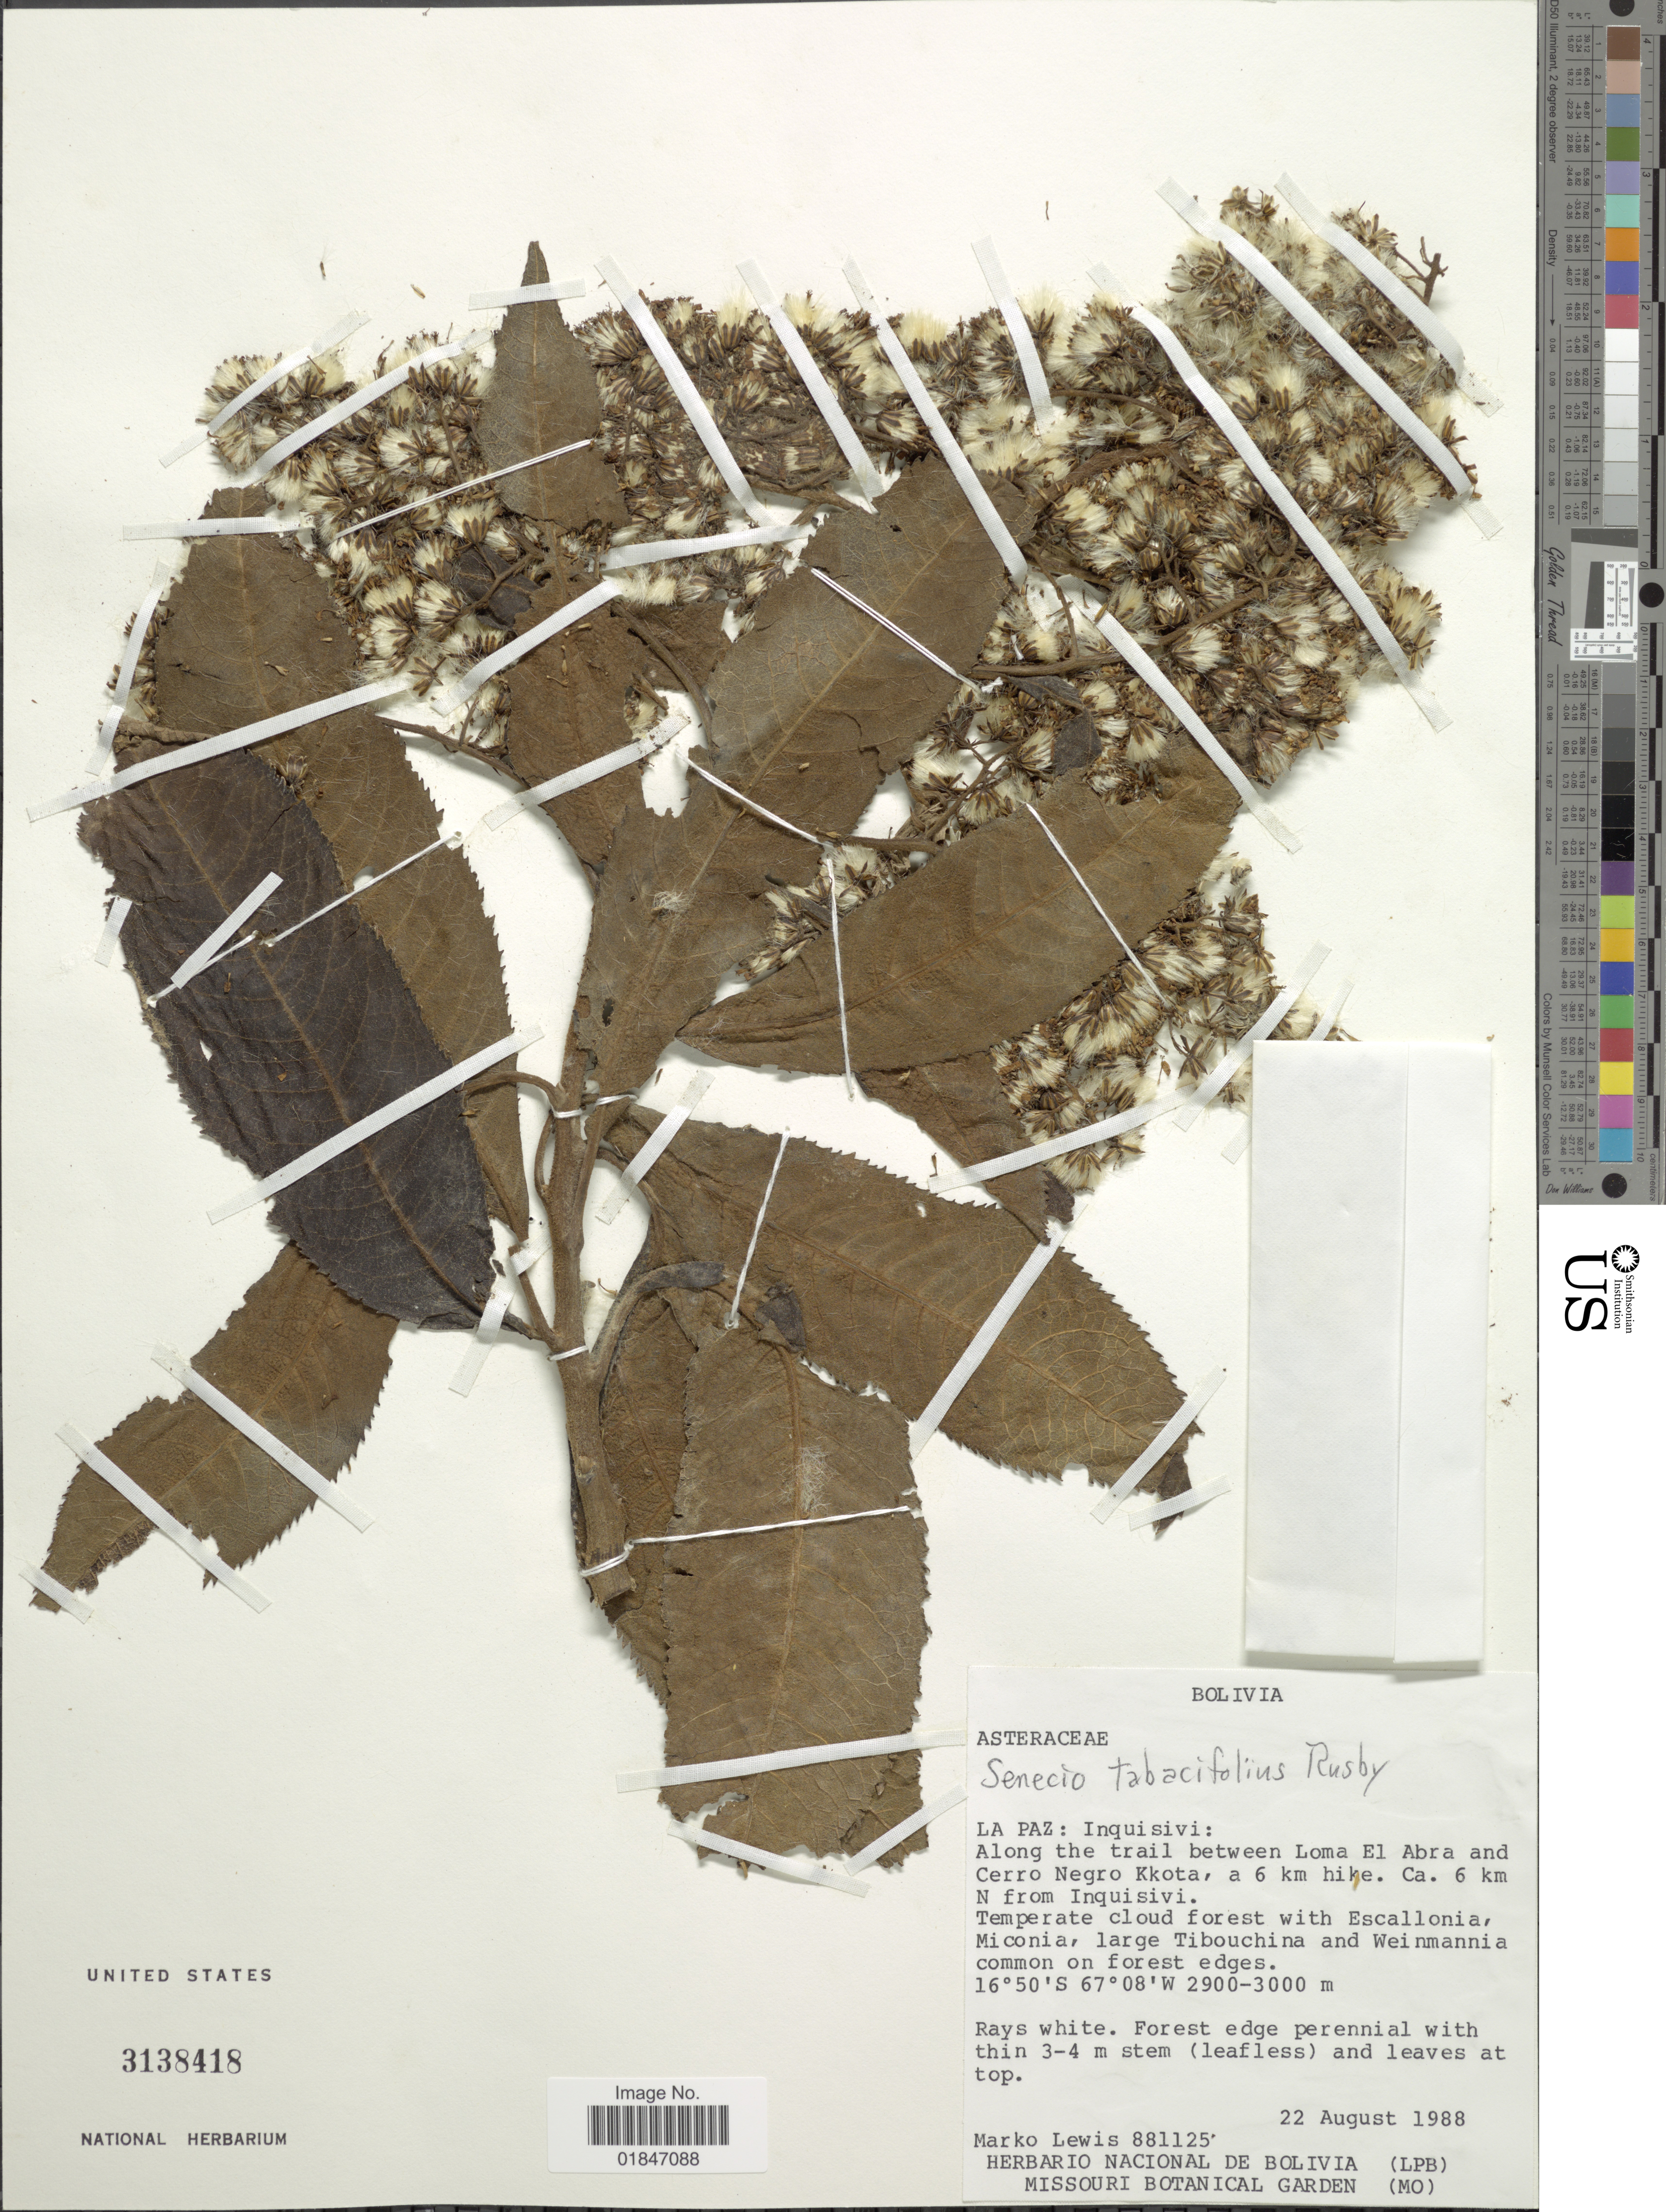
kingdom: Plantae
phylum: Tracheophyta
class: Magnoliopsida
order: Asterales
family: Asteraceae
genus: Dendrophorbium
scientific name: Dendrophorbium tabacifolium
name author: (Rusby) C. Jeffrey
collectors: M. A. Lewis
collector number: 881125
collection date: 1988-08-22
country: Bolivia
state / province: La Paz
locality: La Paz: Inquisivi: Along the trail between Loma El Abra and Cerro Negro Khota, a 6 km hike. Ca. 6 km N from Inquisivi.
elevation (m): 2900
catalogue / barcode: US 3138418